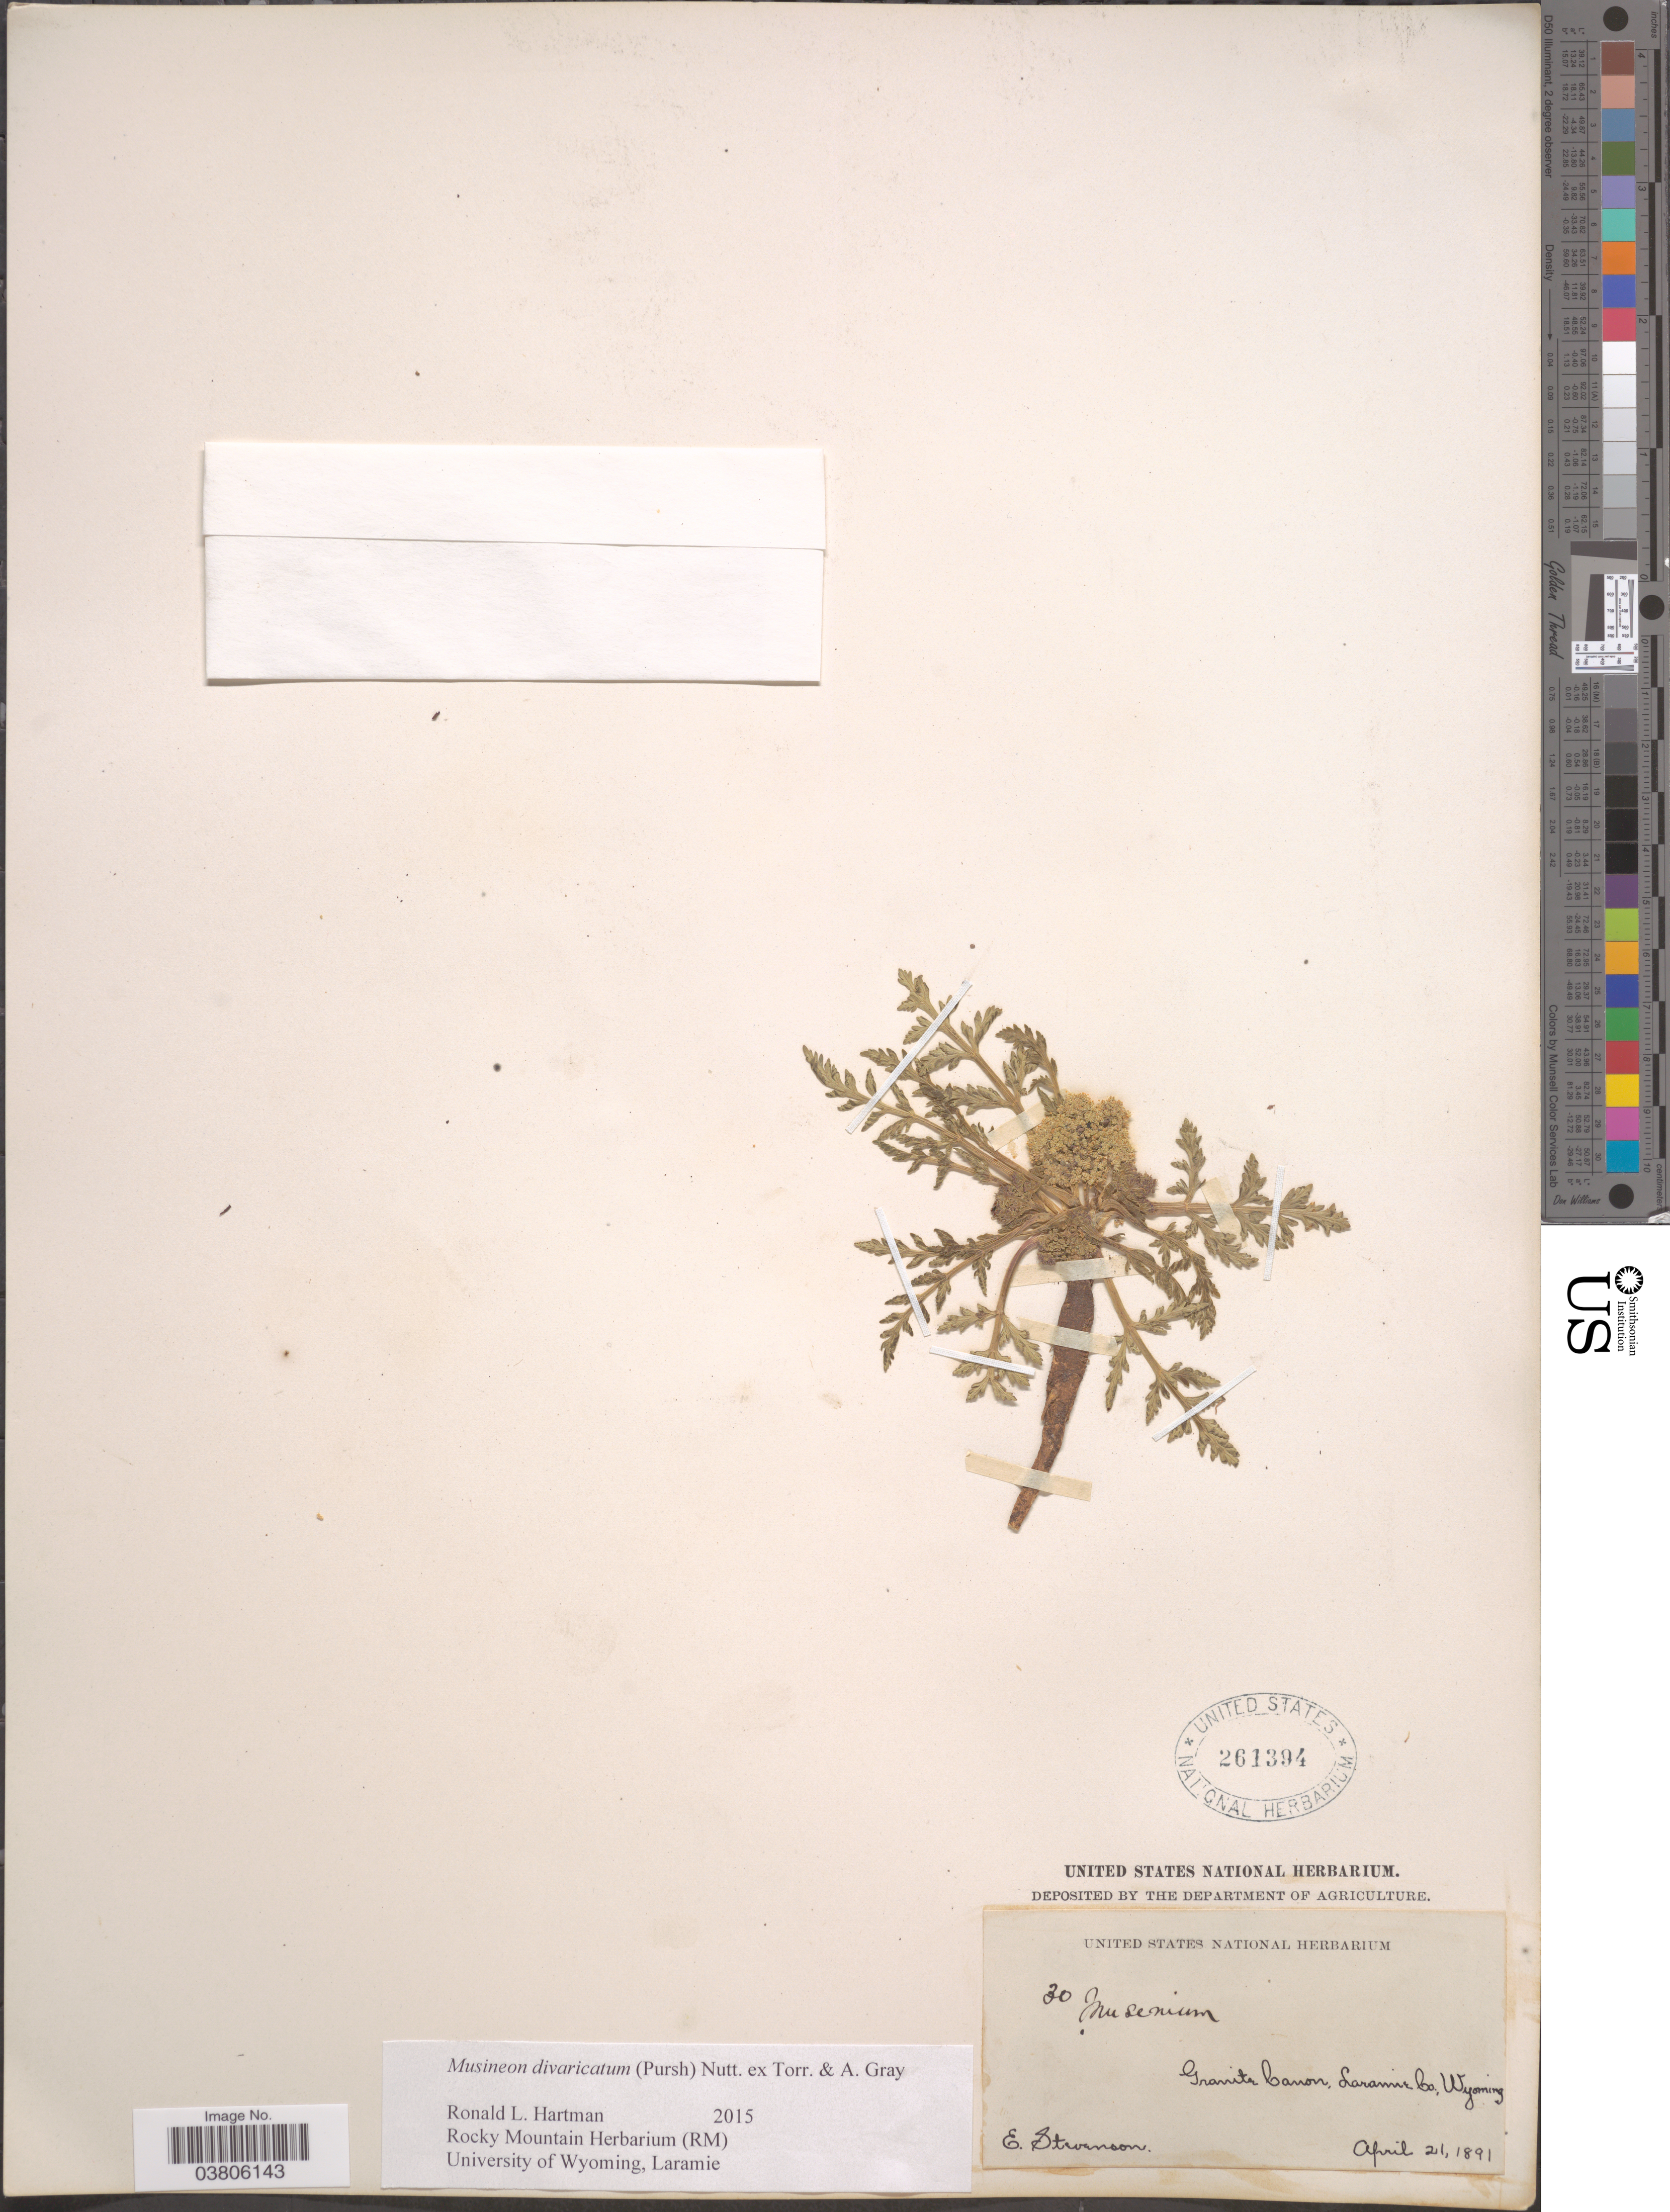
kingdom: Plantae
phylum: Tracheophyta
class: Magnoliopsida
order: Apiales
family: Apiaceae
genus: Musineon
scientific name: Musineon divaricatum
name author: (Pursh) Nutt.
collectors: E. Stevenson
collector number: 30*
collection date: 1891-04-21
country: United States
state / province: Wyoming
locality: Granite Canon, Laramie Co.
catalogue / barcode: US 261394